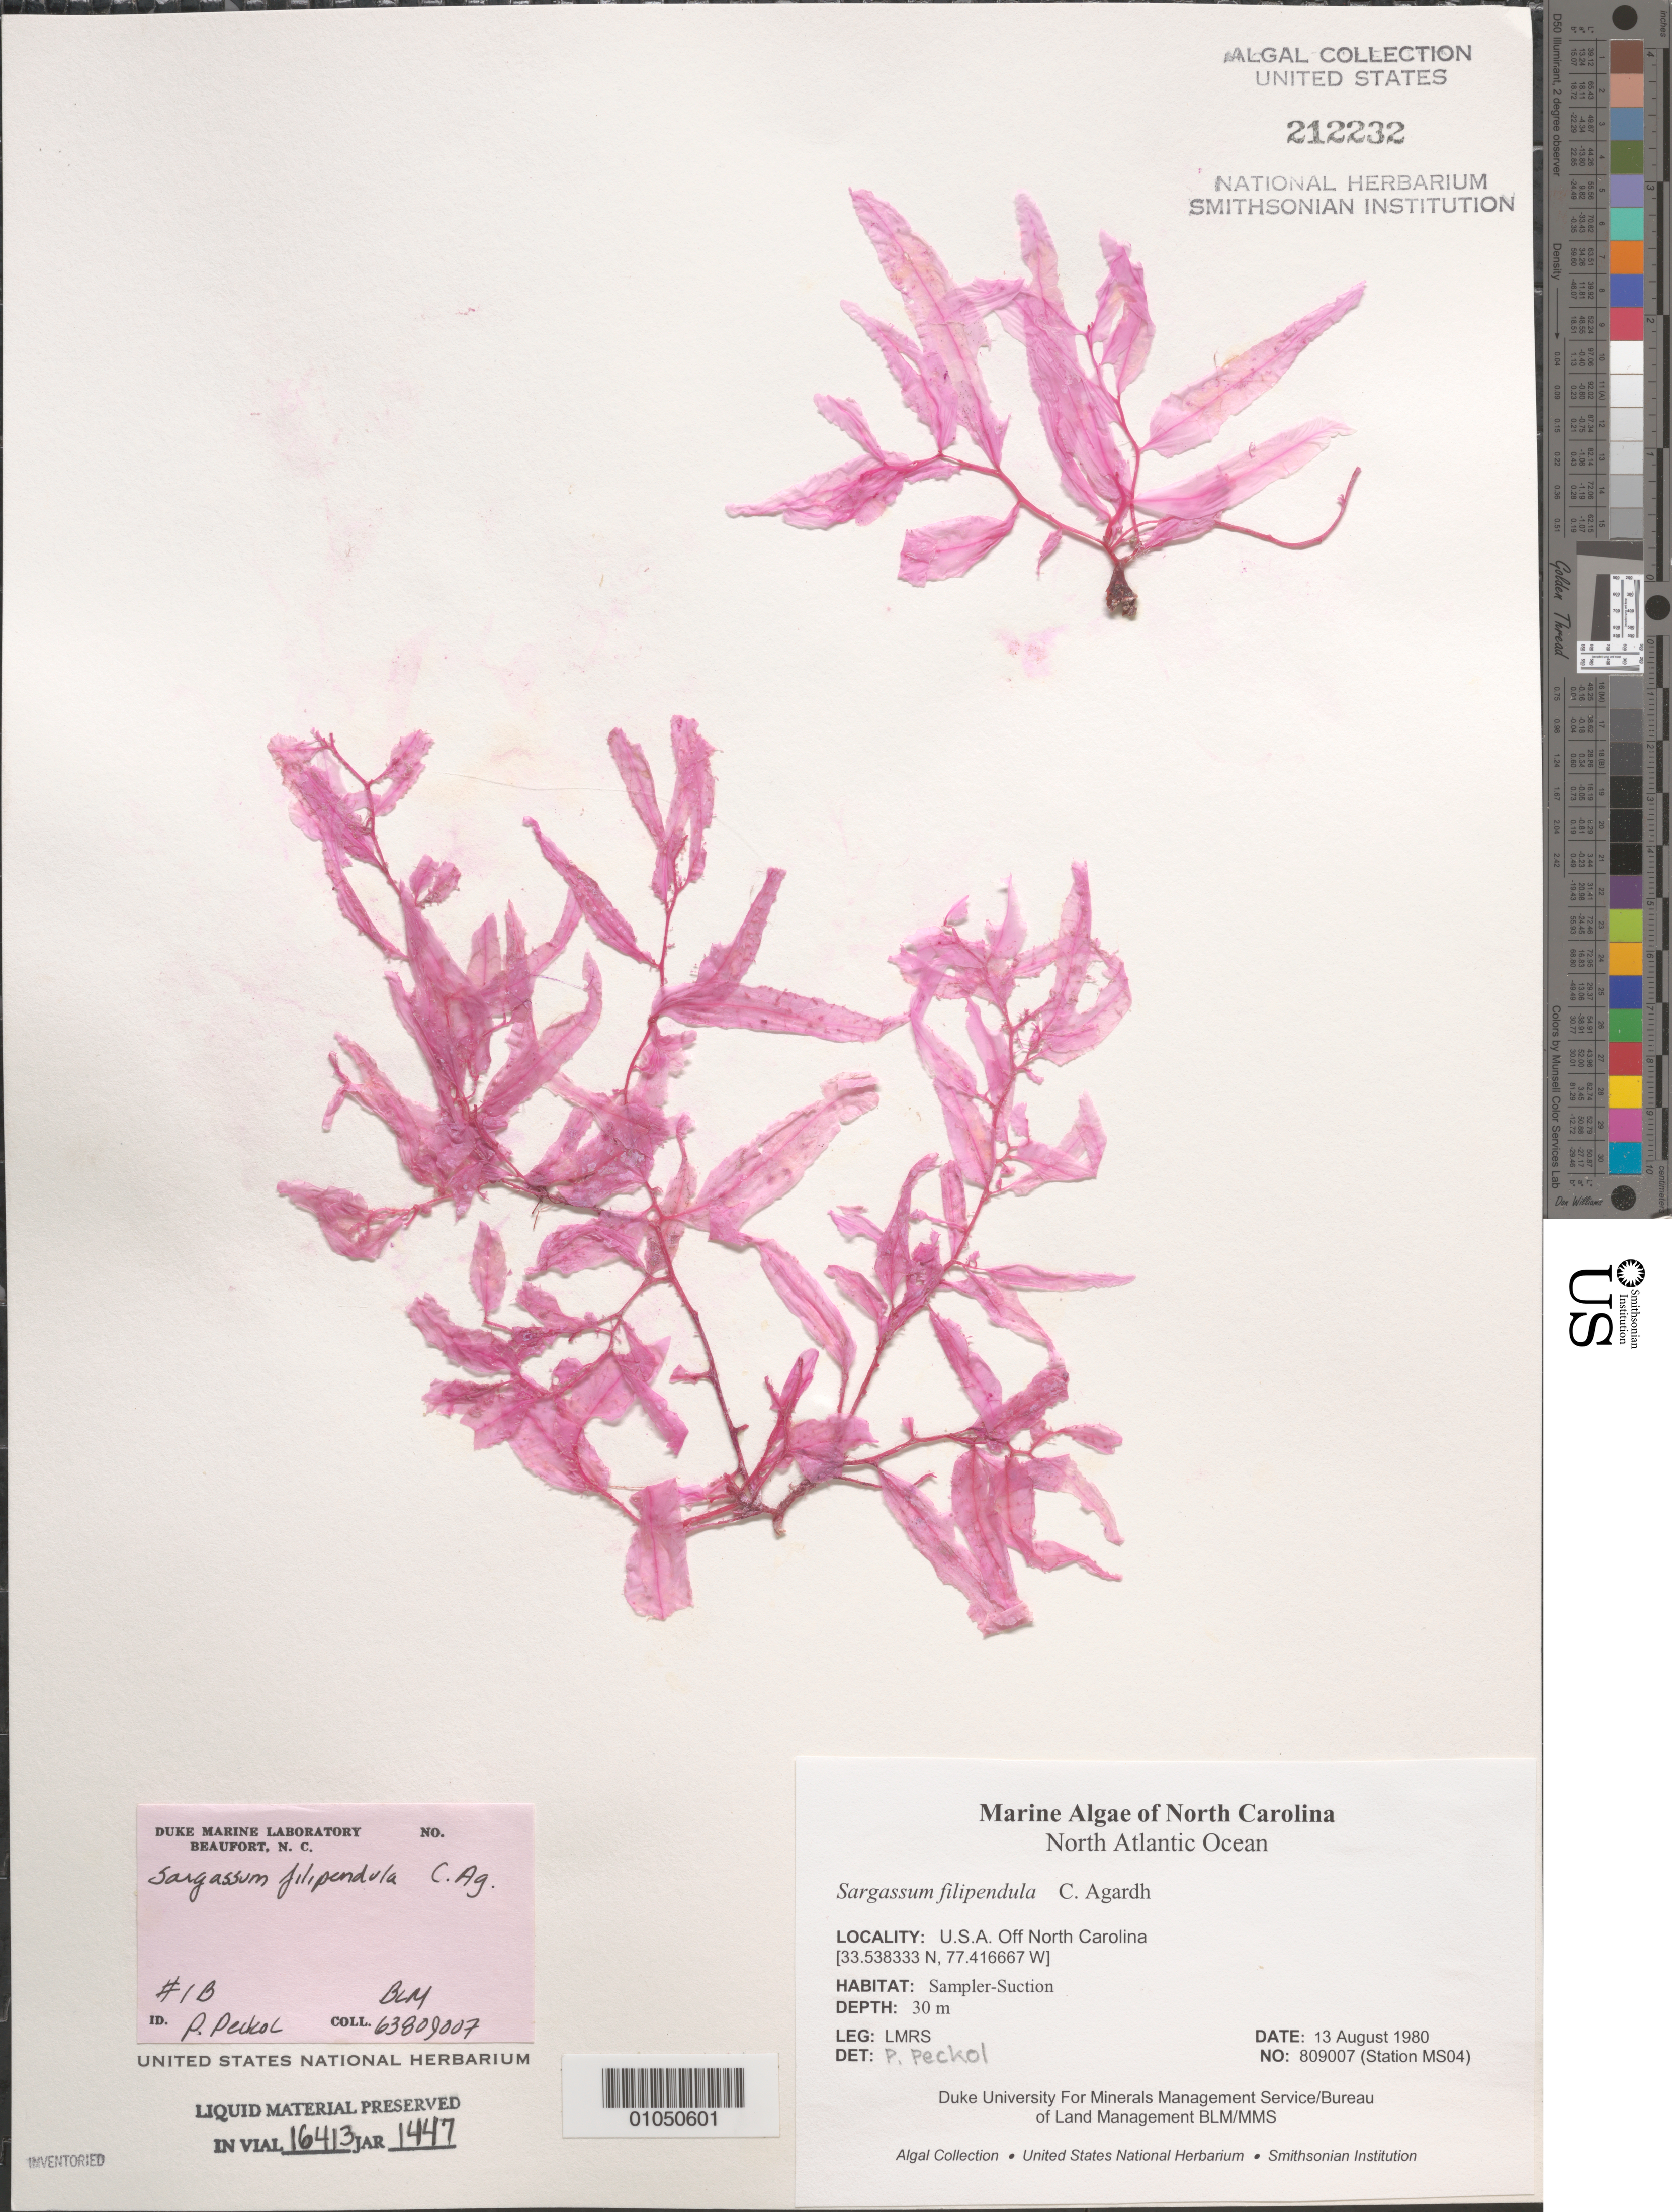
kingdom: Chromista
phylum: Ochrophyta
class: Phaeophyceae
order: Fucales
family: Sargassaceae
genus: Sargassum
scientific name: Sargassum filipendula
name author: C. Agardh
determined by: Peckol, P.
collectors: LMRS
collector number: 809007 Station MS04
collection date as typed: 13 Aug 1980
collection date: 1980-08-13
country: United States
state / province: North Carolina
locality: North Atlantic Ocean off North Carolina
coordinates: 33.538333 N, 77.416667 W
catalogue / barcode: US 212232